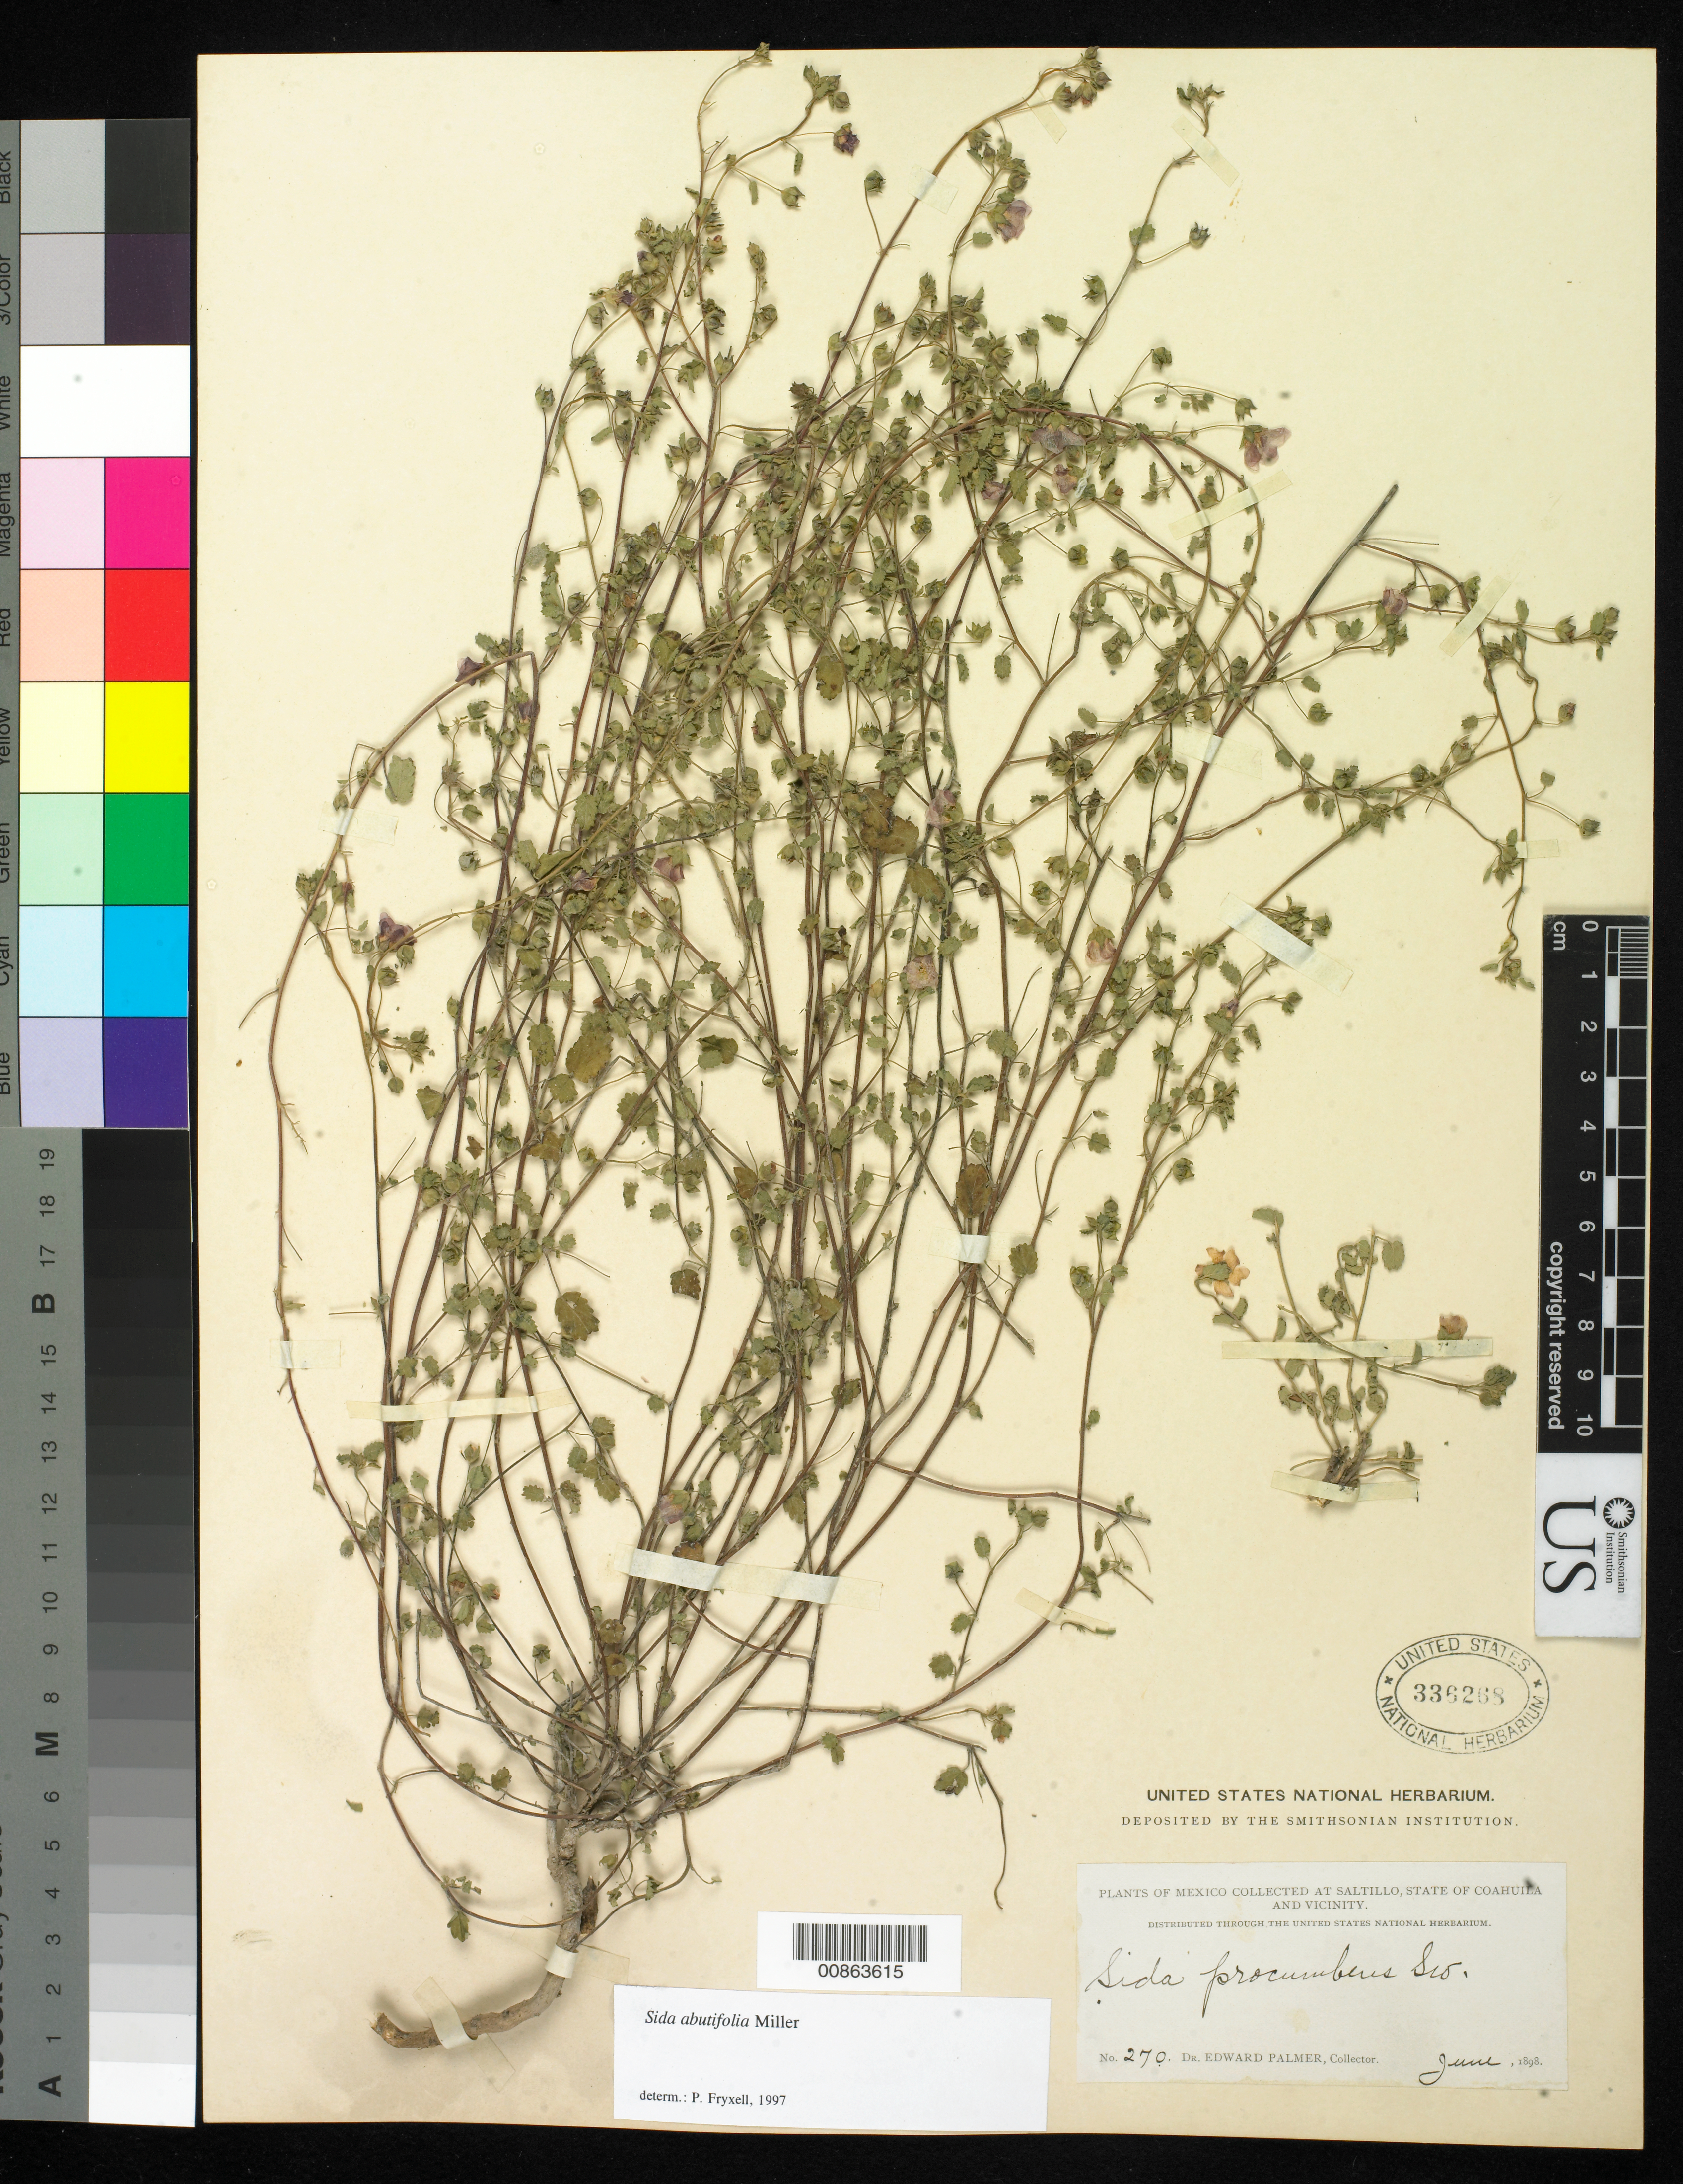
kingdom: Plantae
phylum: Tracheophyta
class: Magnoliopsida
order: Malvales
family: Malvaceae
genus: Sida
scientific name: Sida abutilifolia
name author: Mill.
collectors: E. Palmer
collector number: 270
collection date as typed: Jun 1898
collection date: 1898-06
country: Mexico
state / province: Coahuila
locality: Saltillo, Coahuila and vicinity.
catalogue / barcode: US 336268